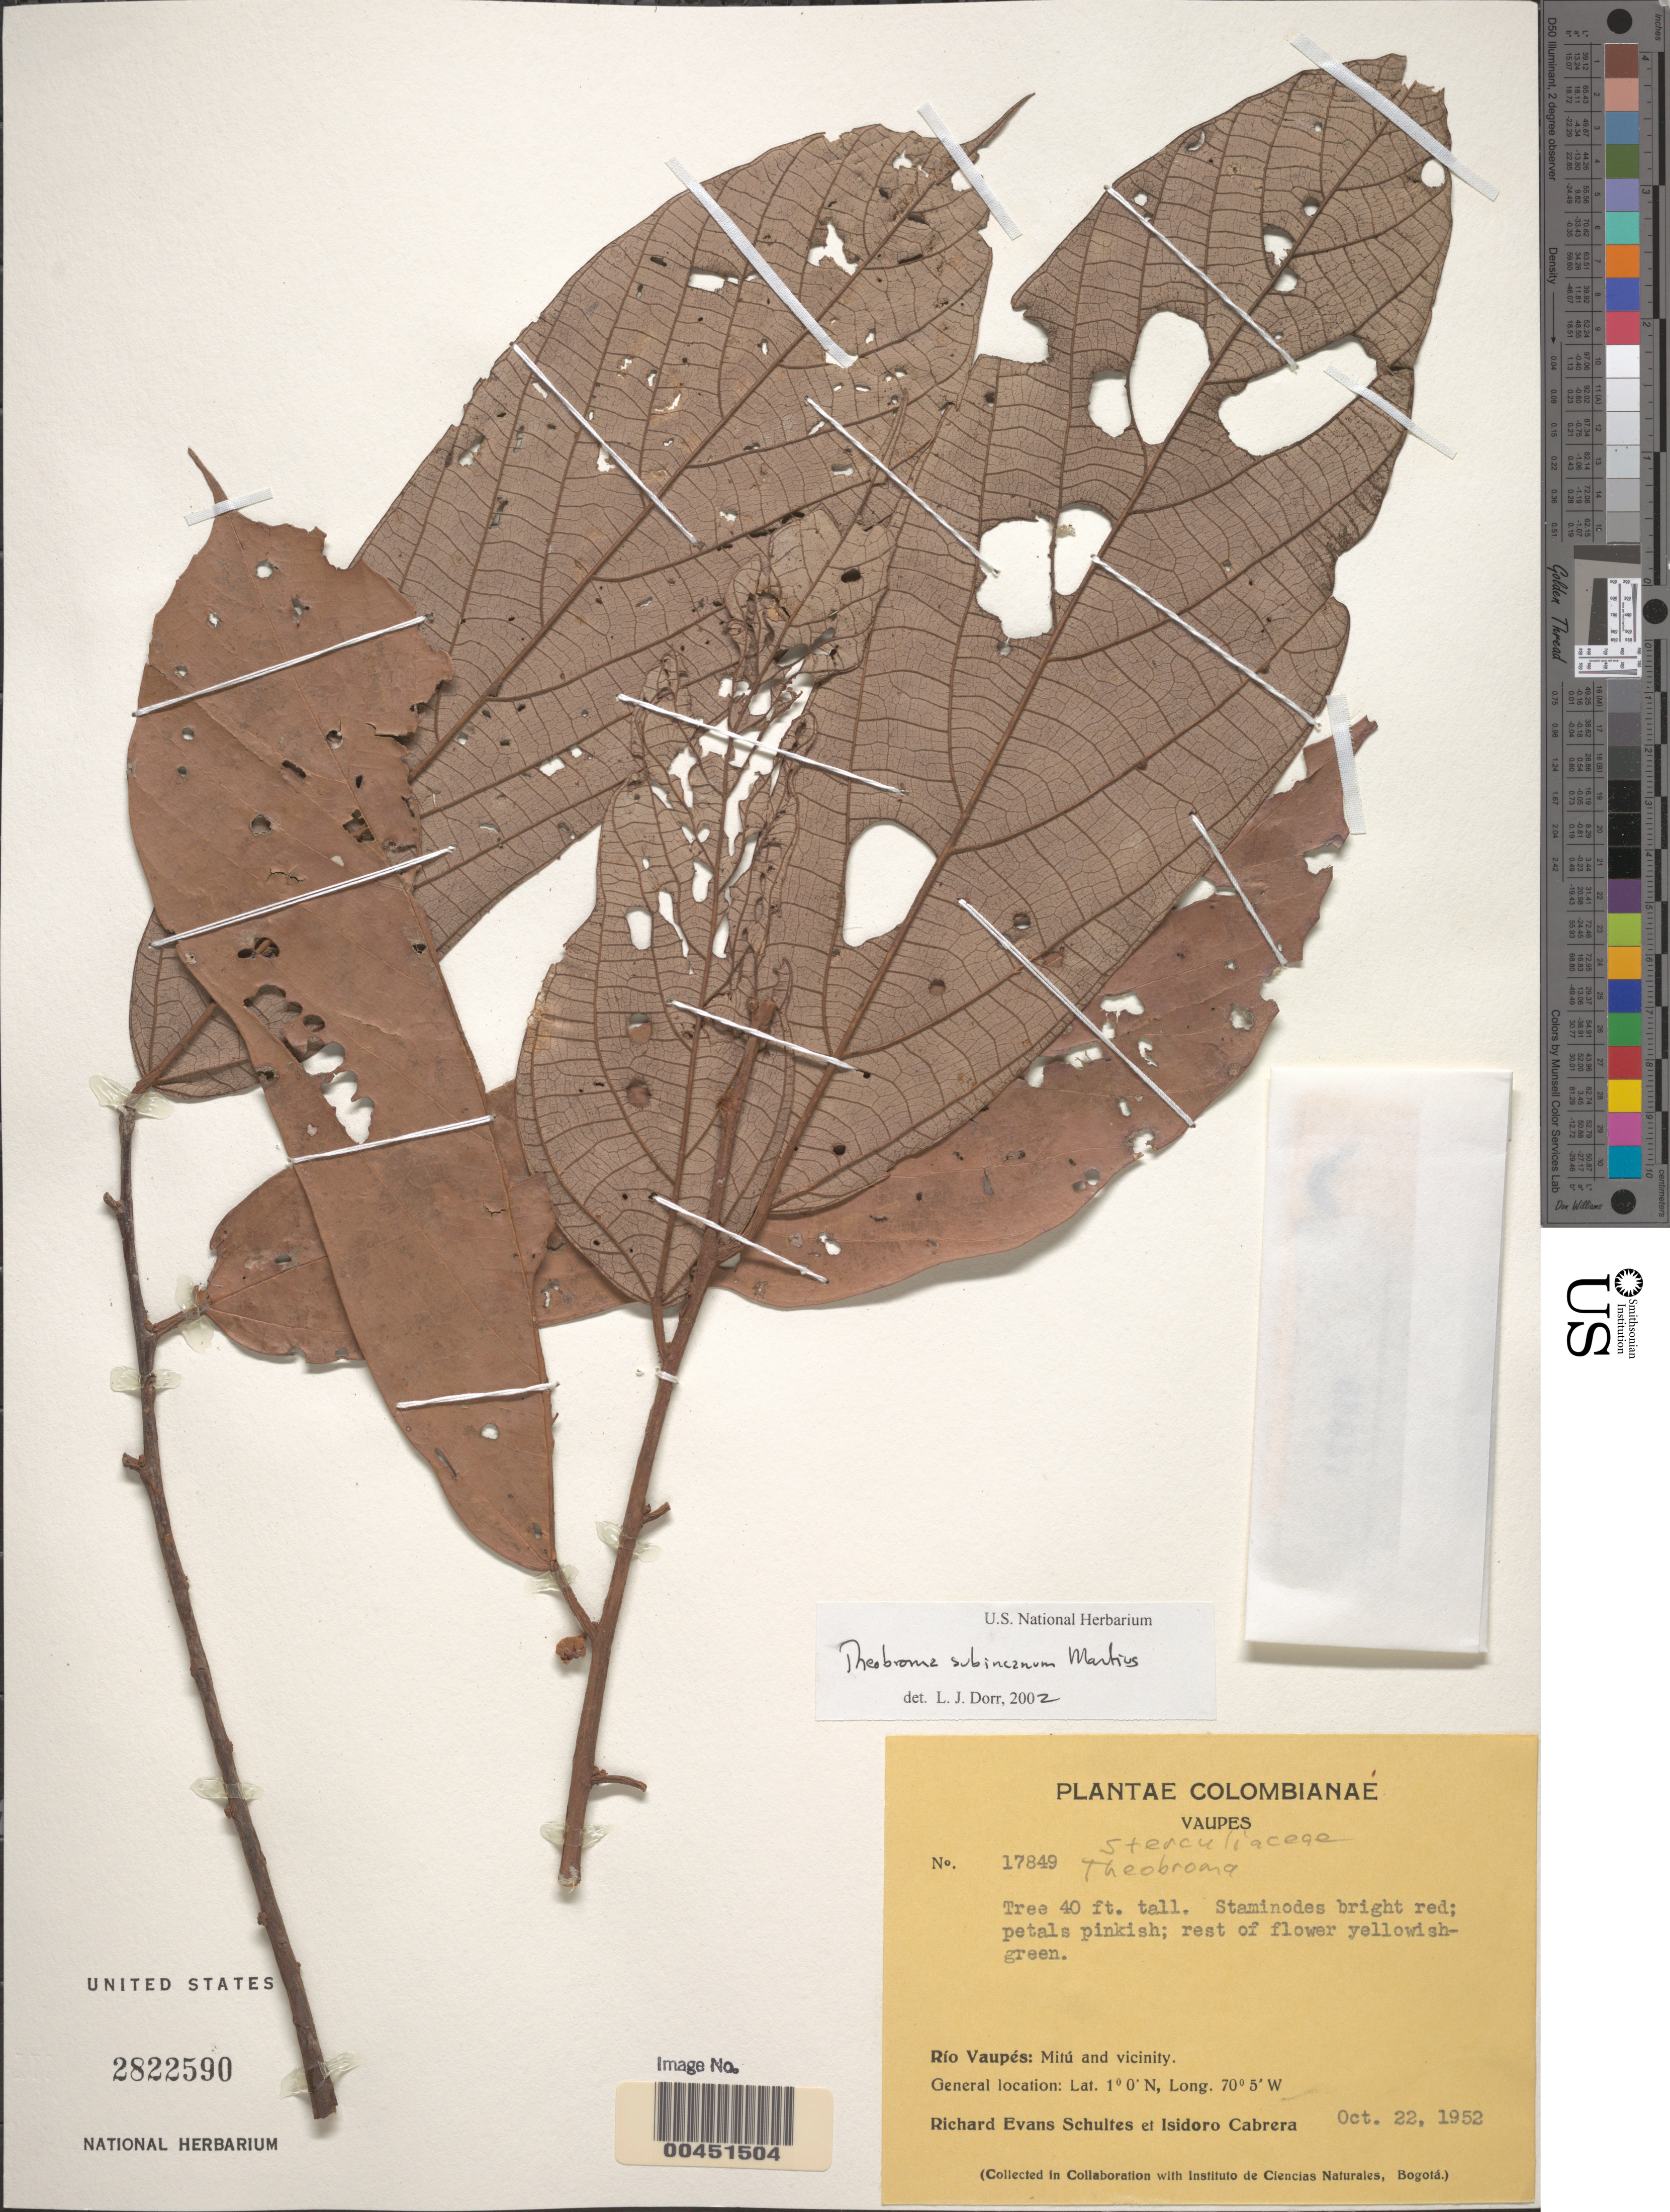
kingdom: Plantae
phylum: Tracheophyta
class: Magnoliopsida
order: Malvales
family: Malvaceae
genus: Theobroma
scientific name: Theobroma subincanum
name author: Mart.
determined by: Dorr, L. J., (BOT), Smithsonian Institution - National Museum of Natural History (UNITED STATES)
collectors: R. E. Schultes & I. Cabrera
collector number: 17849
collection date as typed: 22 Oct 1952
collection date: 1952-10-22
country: Colombia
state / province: Vaupés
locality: Mitú and vicinity, Río Vaupés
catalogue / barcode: US 2822590